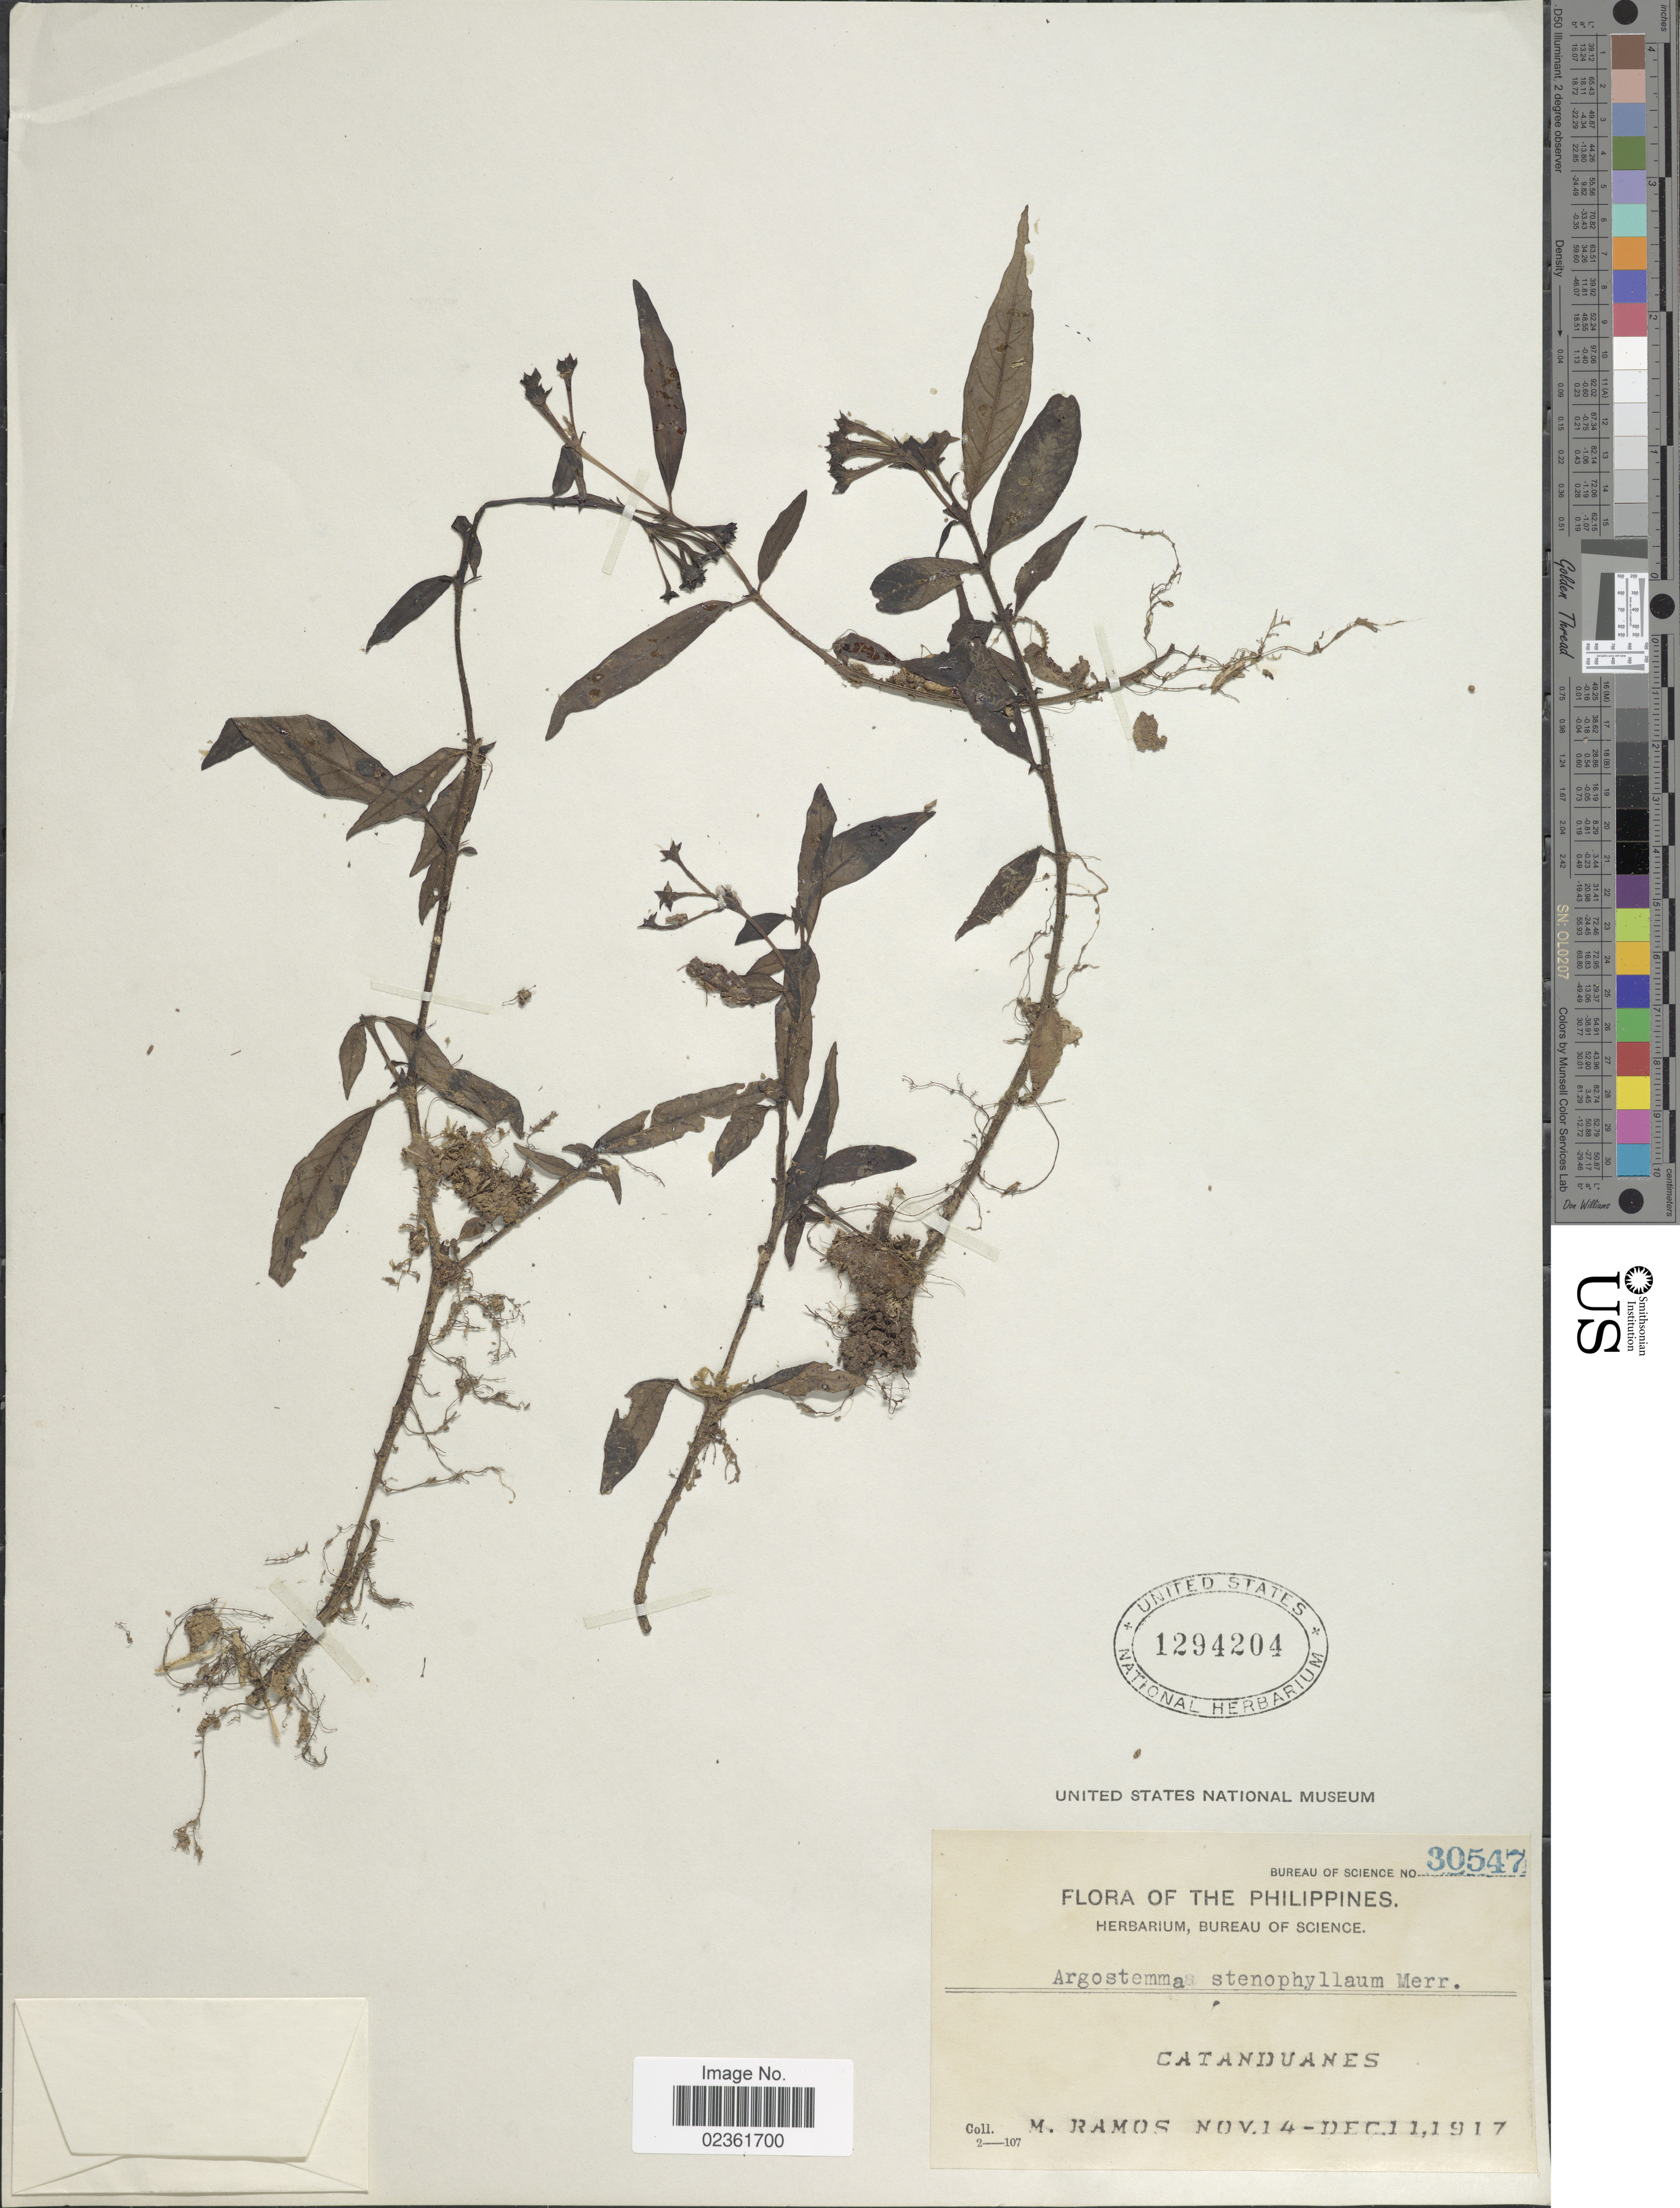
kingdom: Plantae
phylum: Tracheophyta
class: Magnoliopsida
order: Gentianales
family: Rubiaceae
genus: Argostemma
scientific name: Argostemma stenophyllum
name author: Merr.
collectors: M. Ramos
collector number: Bureau of Science 30547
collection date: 1917-11-14/1917-12-11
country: Philippines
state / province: Bicol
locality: Catanduanes.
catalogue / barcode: US 1294204